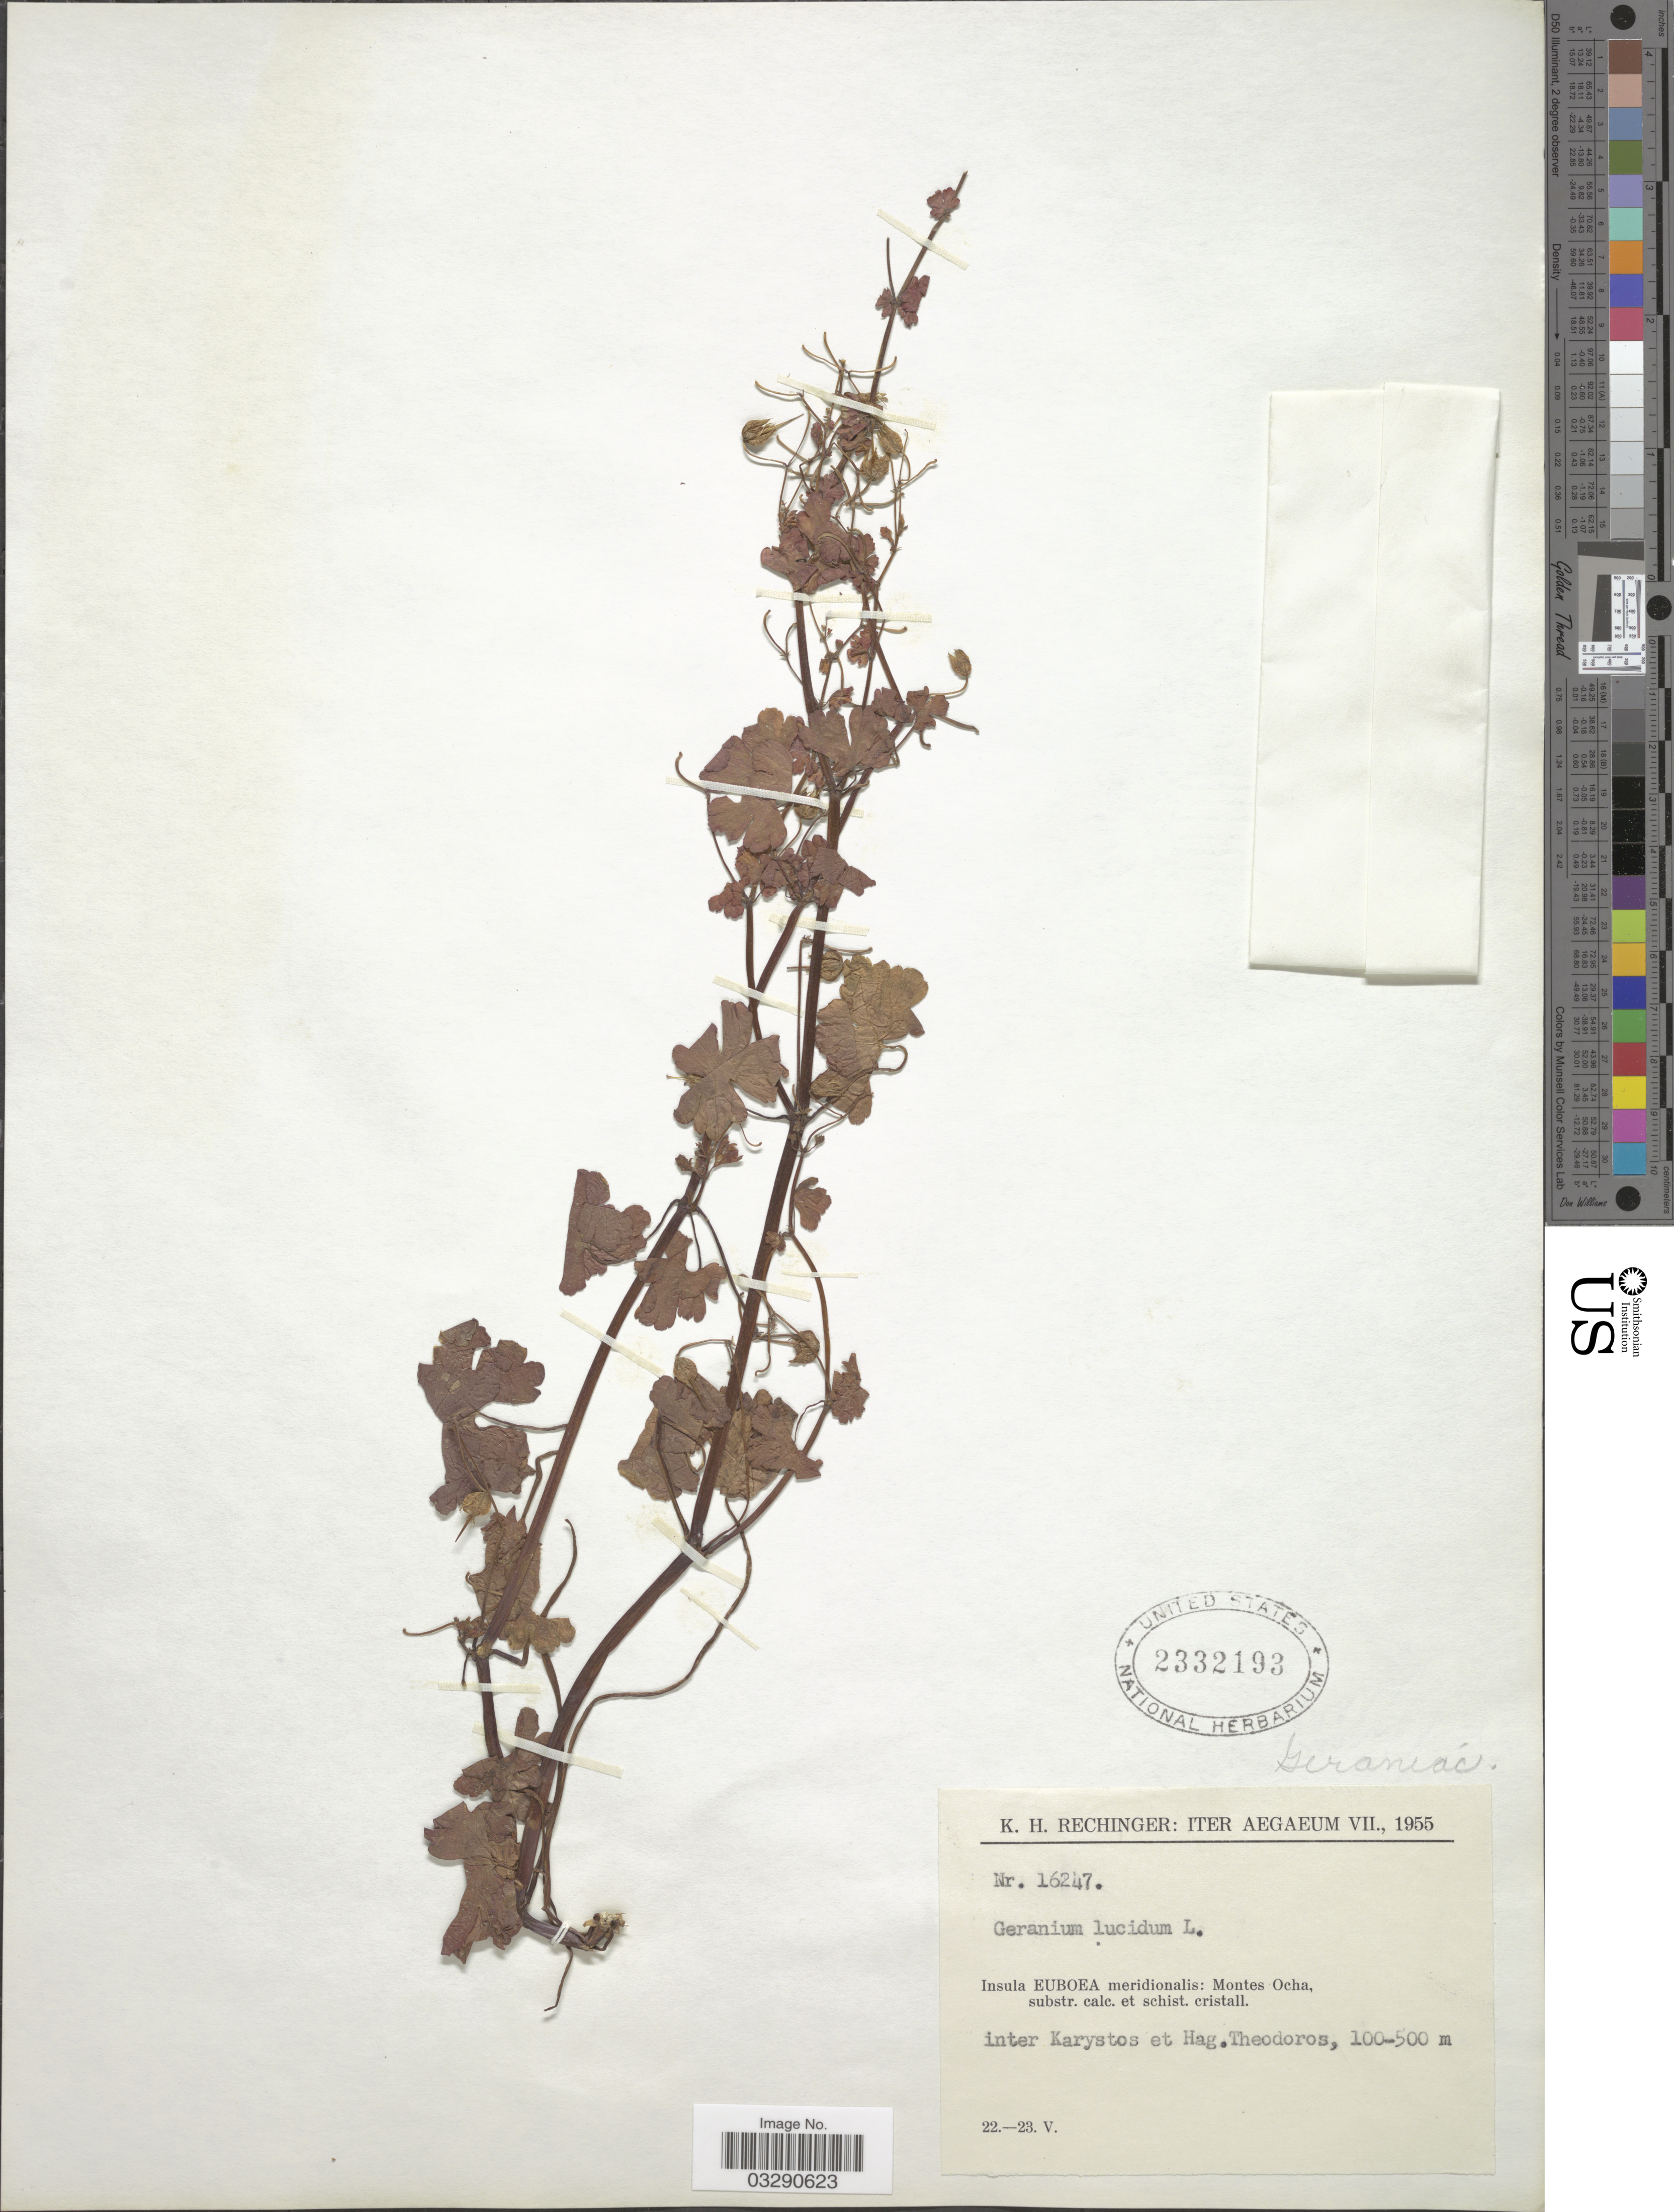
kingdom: Plantae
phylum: Tracheophyta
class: Magnoliopsida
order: Geraniales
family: Geraniaceae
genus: Geranium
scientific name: Geranium lucidum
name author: L.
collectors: K. H. Rechinger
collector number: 16247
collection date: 1955-05-22/1955-05-23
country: Greece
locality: Aegaeum. Insula Euboea meridionalis: Montes Ocha. Inter Karystos et Hag. Theodoros.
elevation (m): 100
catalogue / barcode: US 2332193